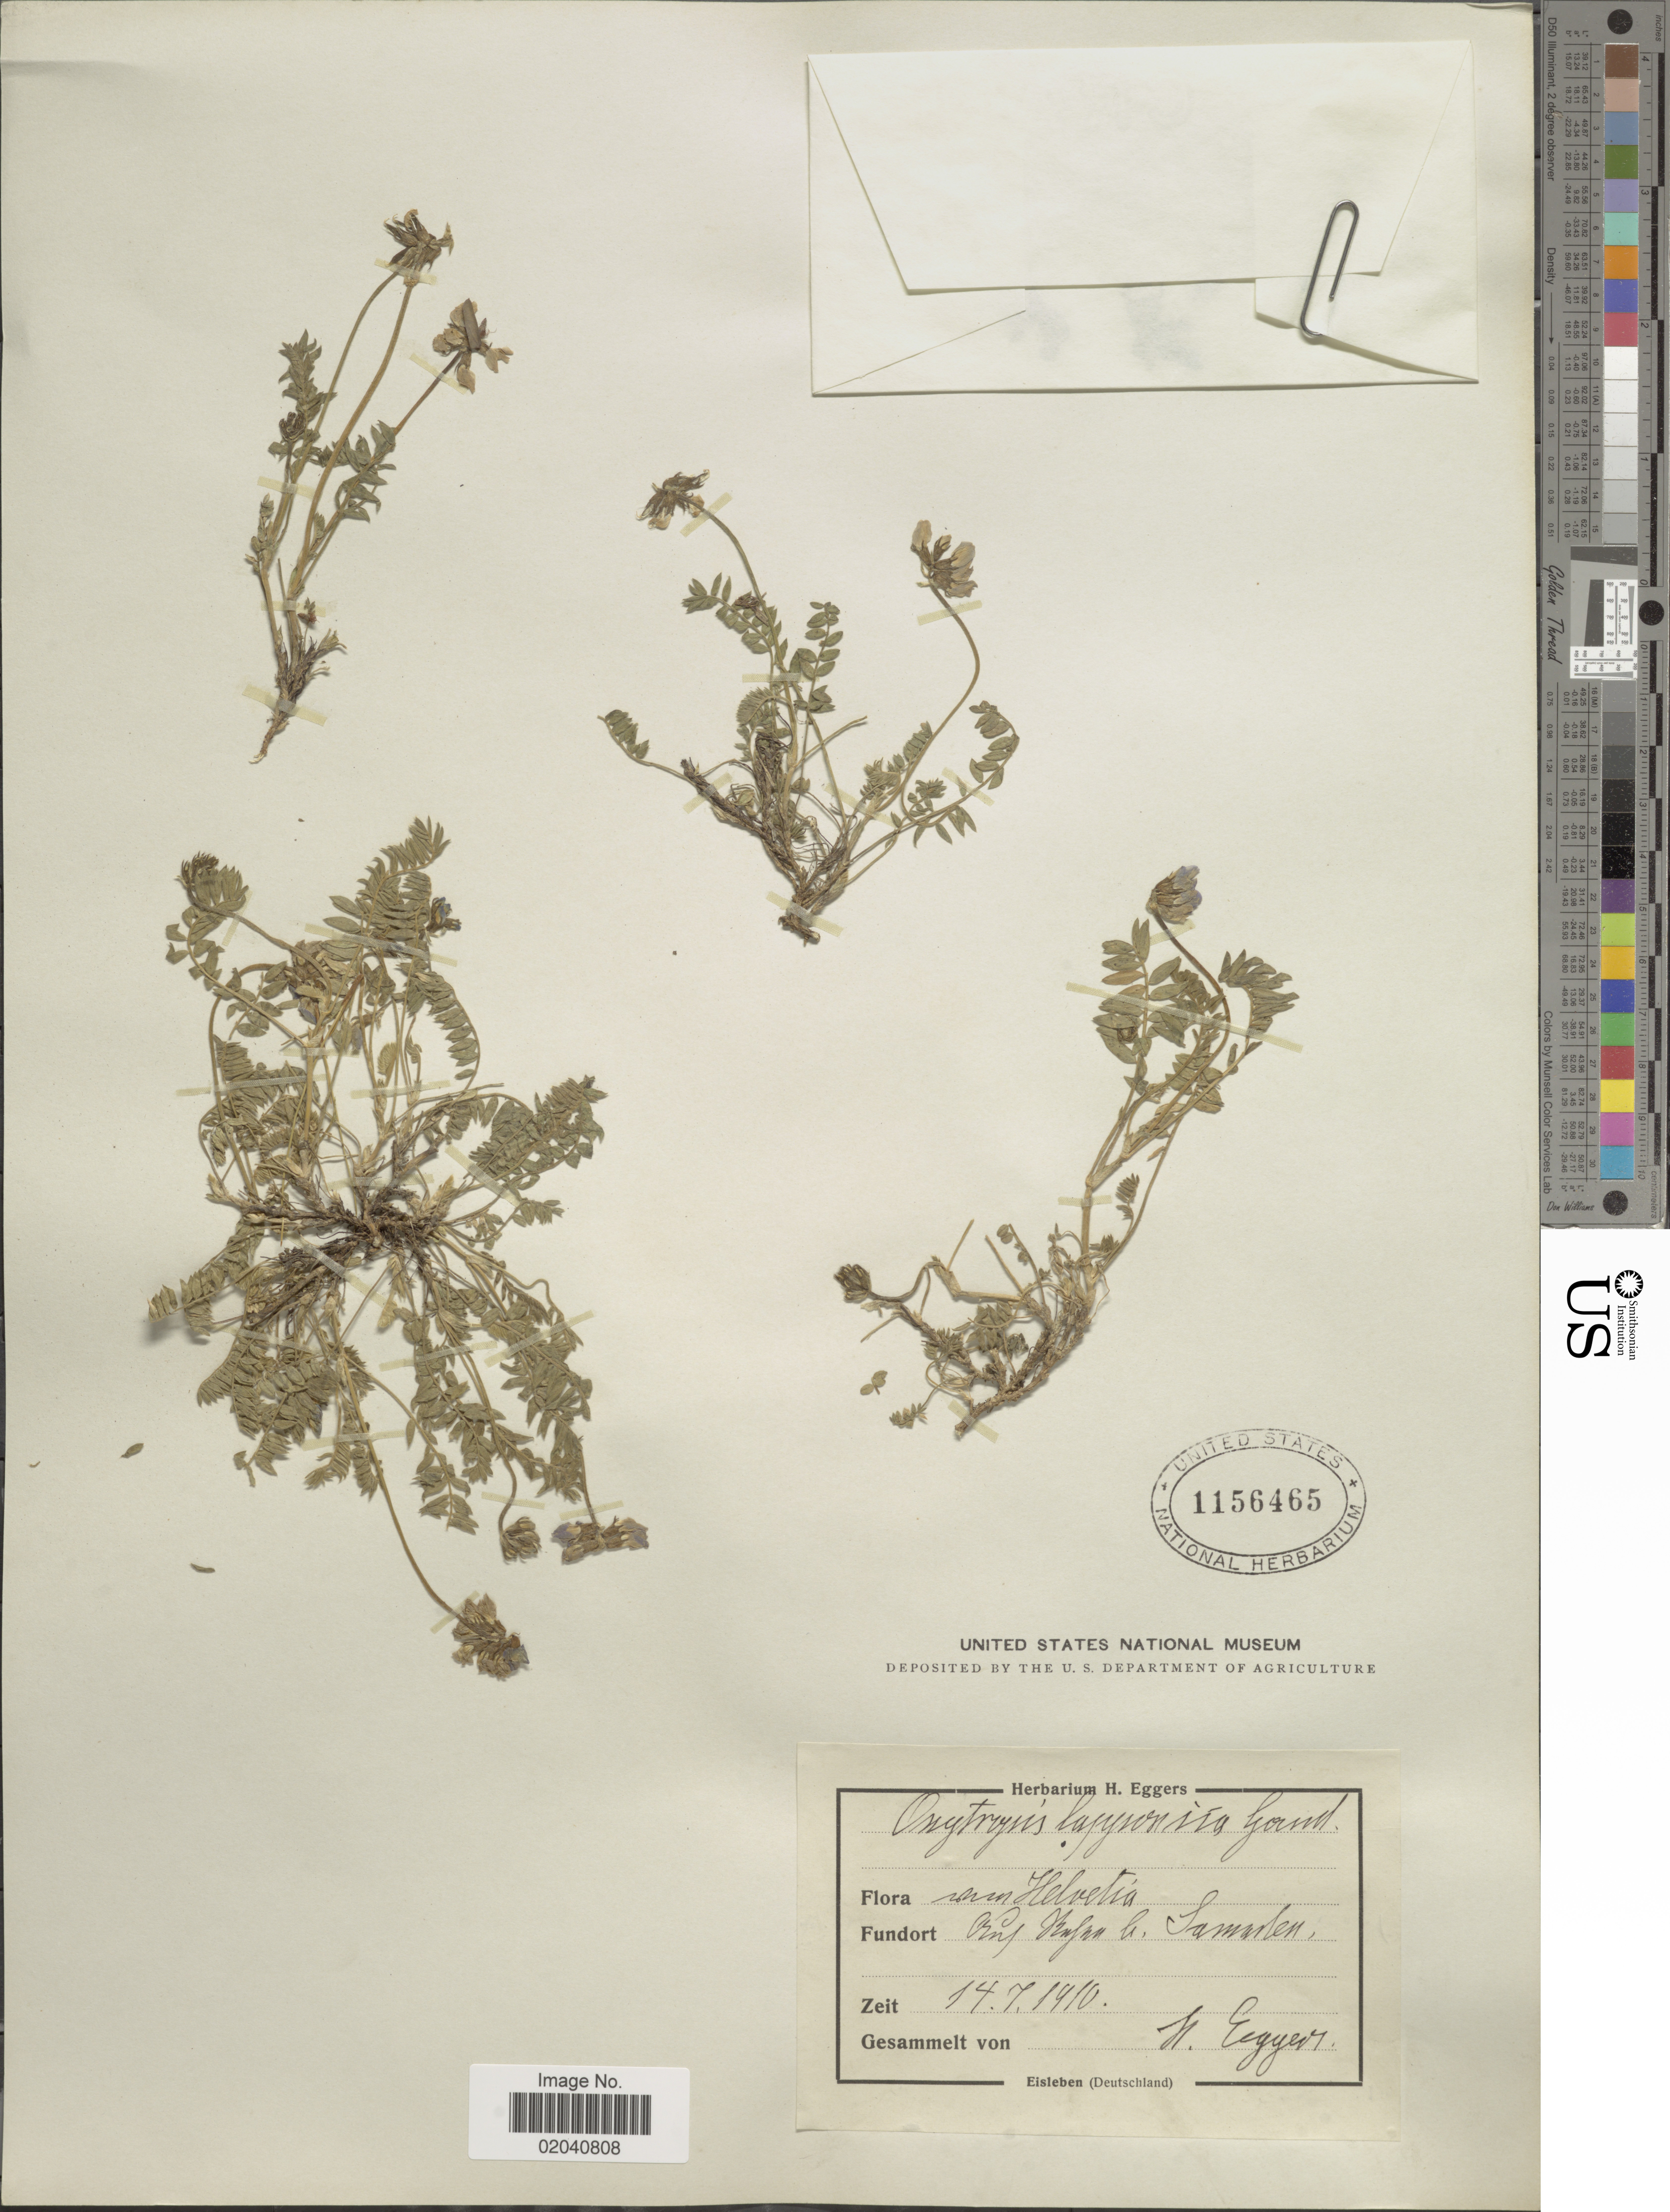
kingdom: Plantae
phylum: Tracheophyta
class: Magnoliopsida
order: Fabales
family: Fabaceae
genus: Oxytropis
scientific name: Oxytropis sp.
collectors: M. Eggers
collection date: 1910-07-14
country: Switzerland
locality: Auf Rufan b. Samarten [interpreted]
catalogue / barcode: US 1156465